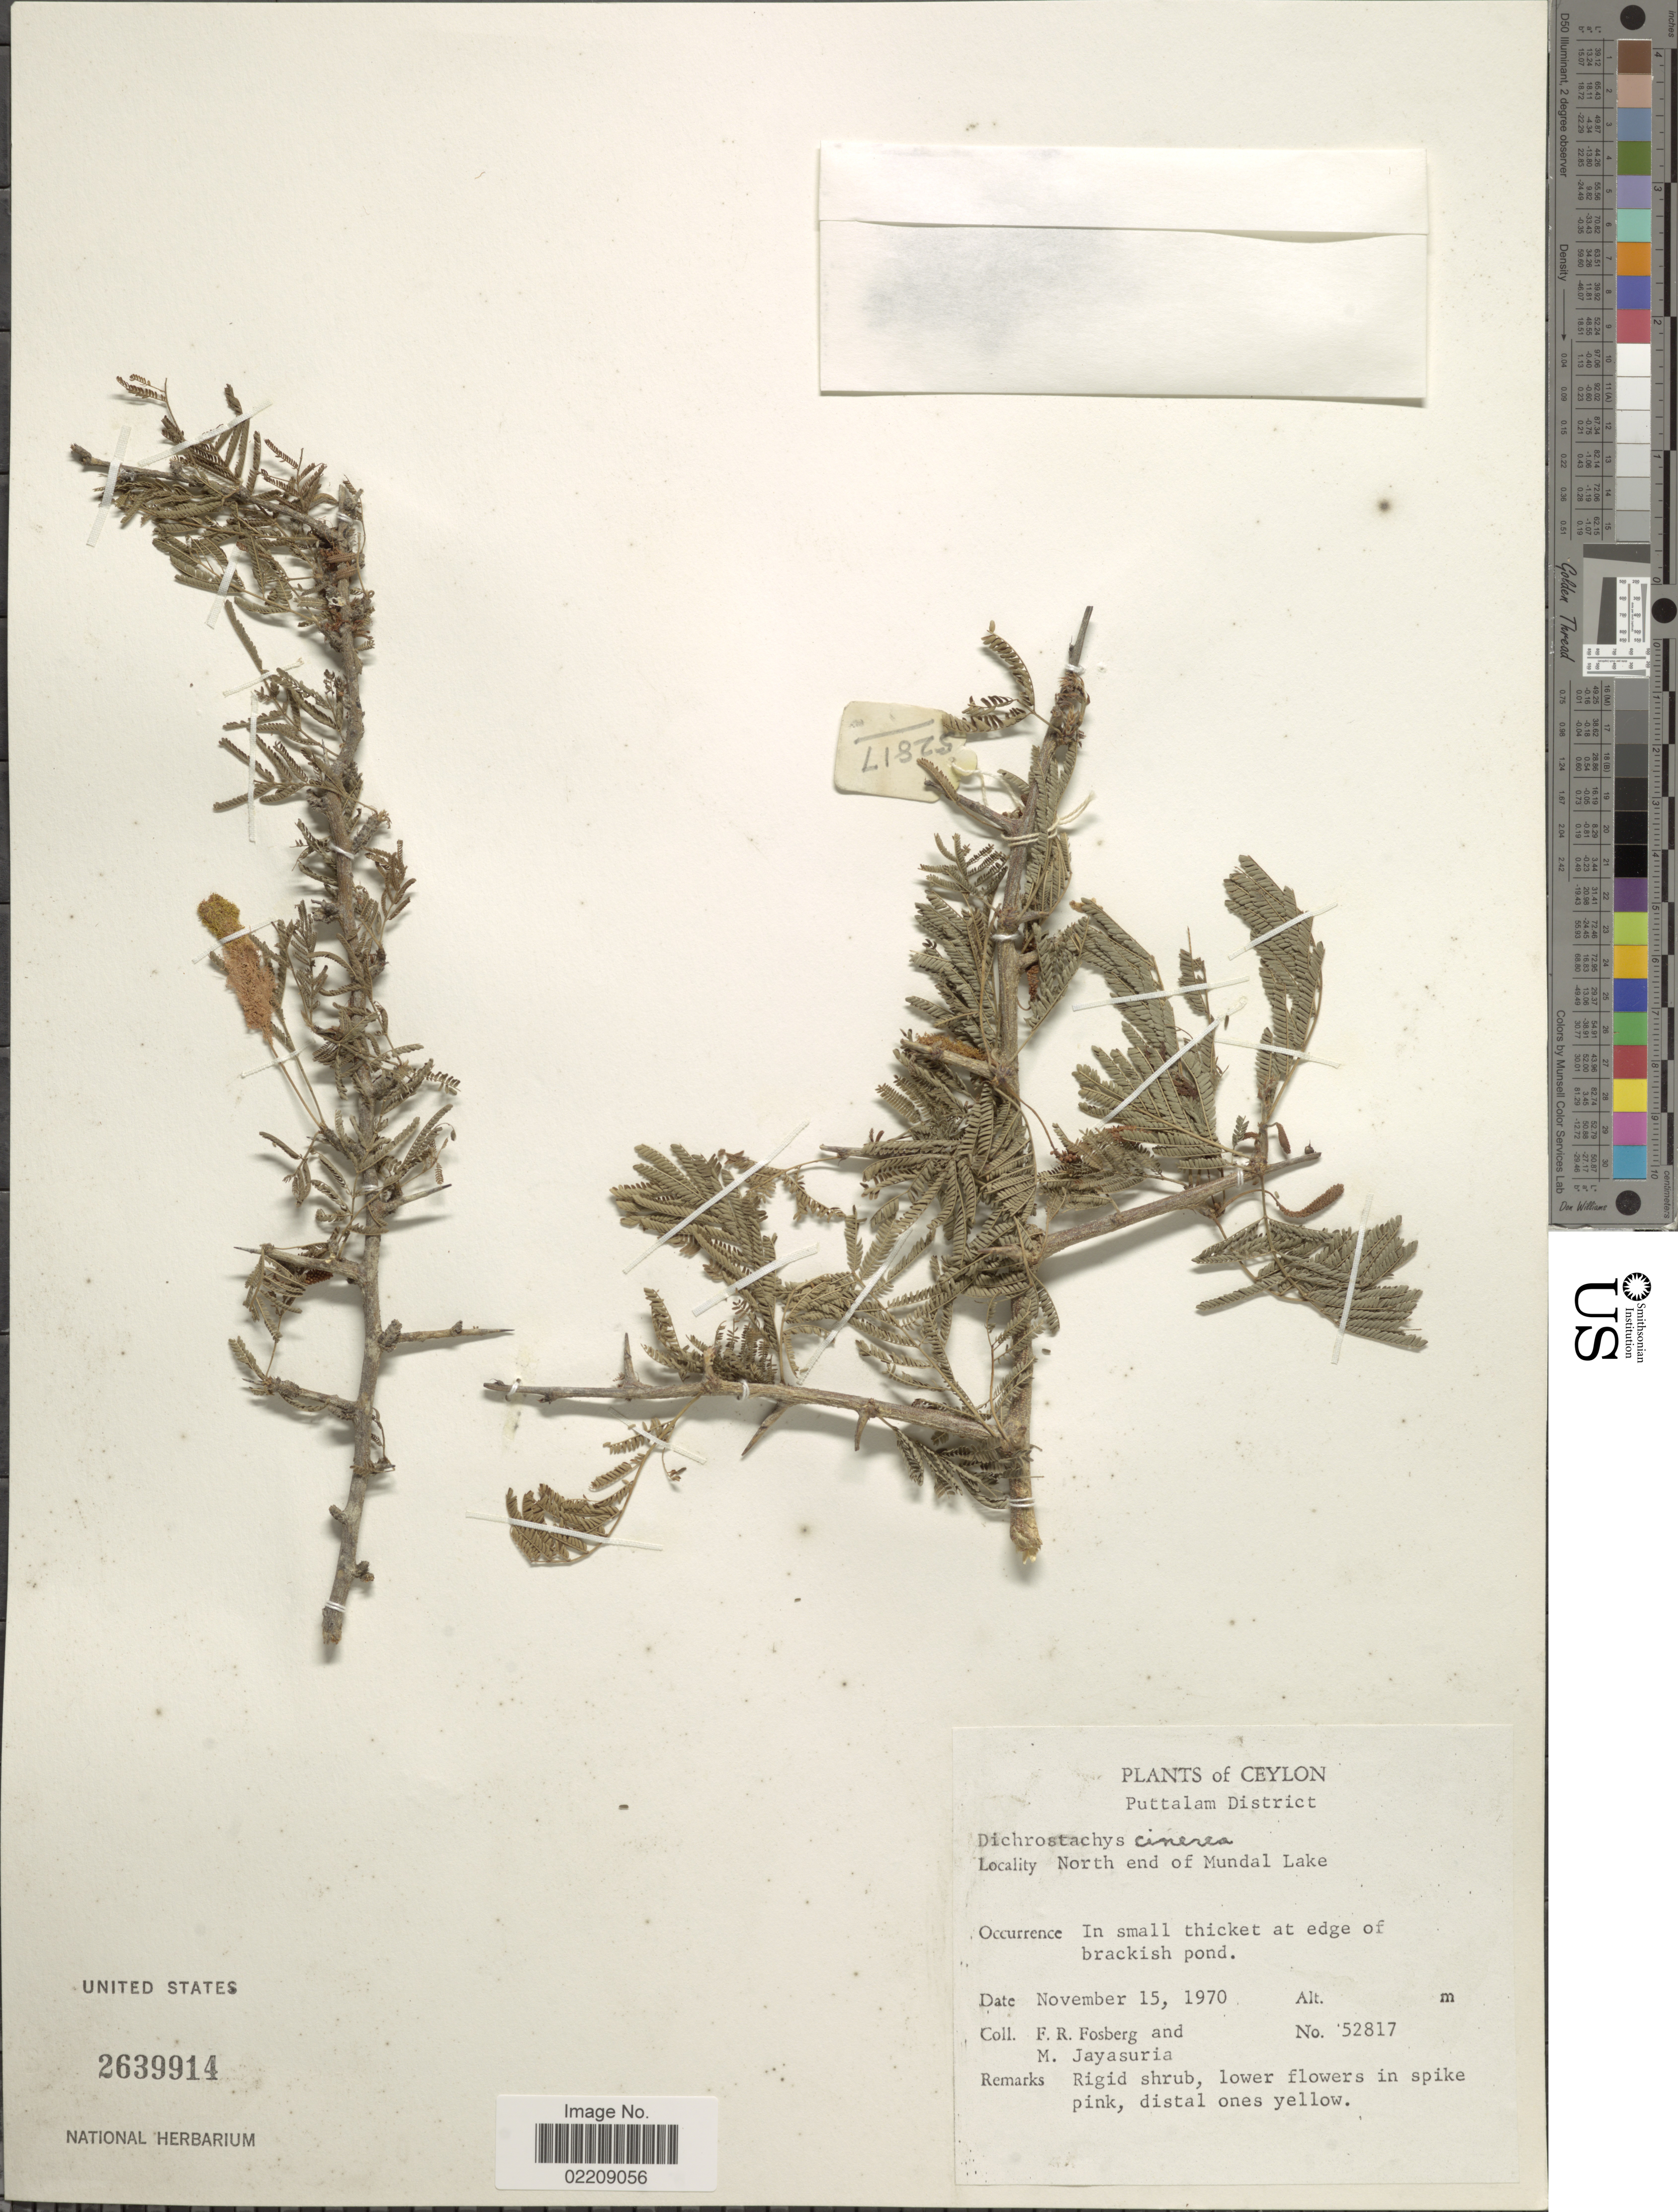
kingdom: Plantae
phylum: Tracheophyta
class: Magnoliopsida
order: Fabales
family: Fabaceae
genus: Dichrostachys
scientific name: Dichrostachys cinerea R. Vig., nom. illeg.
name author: R. Vig.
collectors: F. R. Fosberg & M. Jayasuria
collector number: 52817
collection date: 1970-11-15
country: Sri Lanka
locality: Ceylon, Puttalam District, North end of Mundal Lake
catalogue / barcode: US 2639914